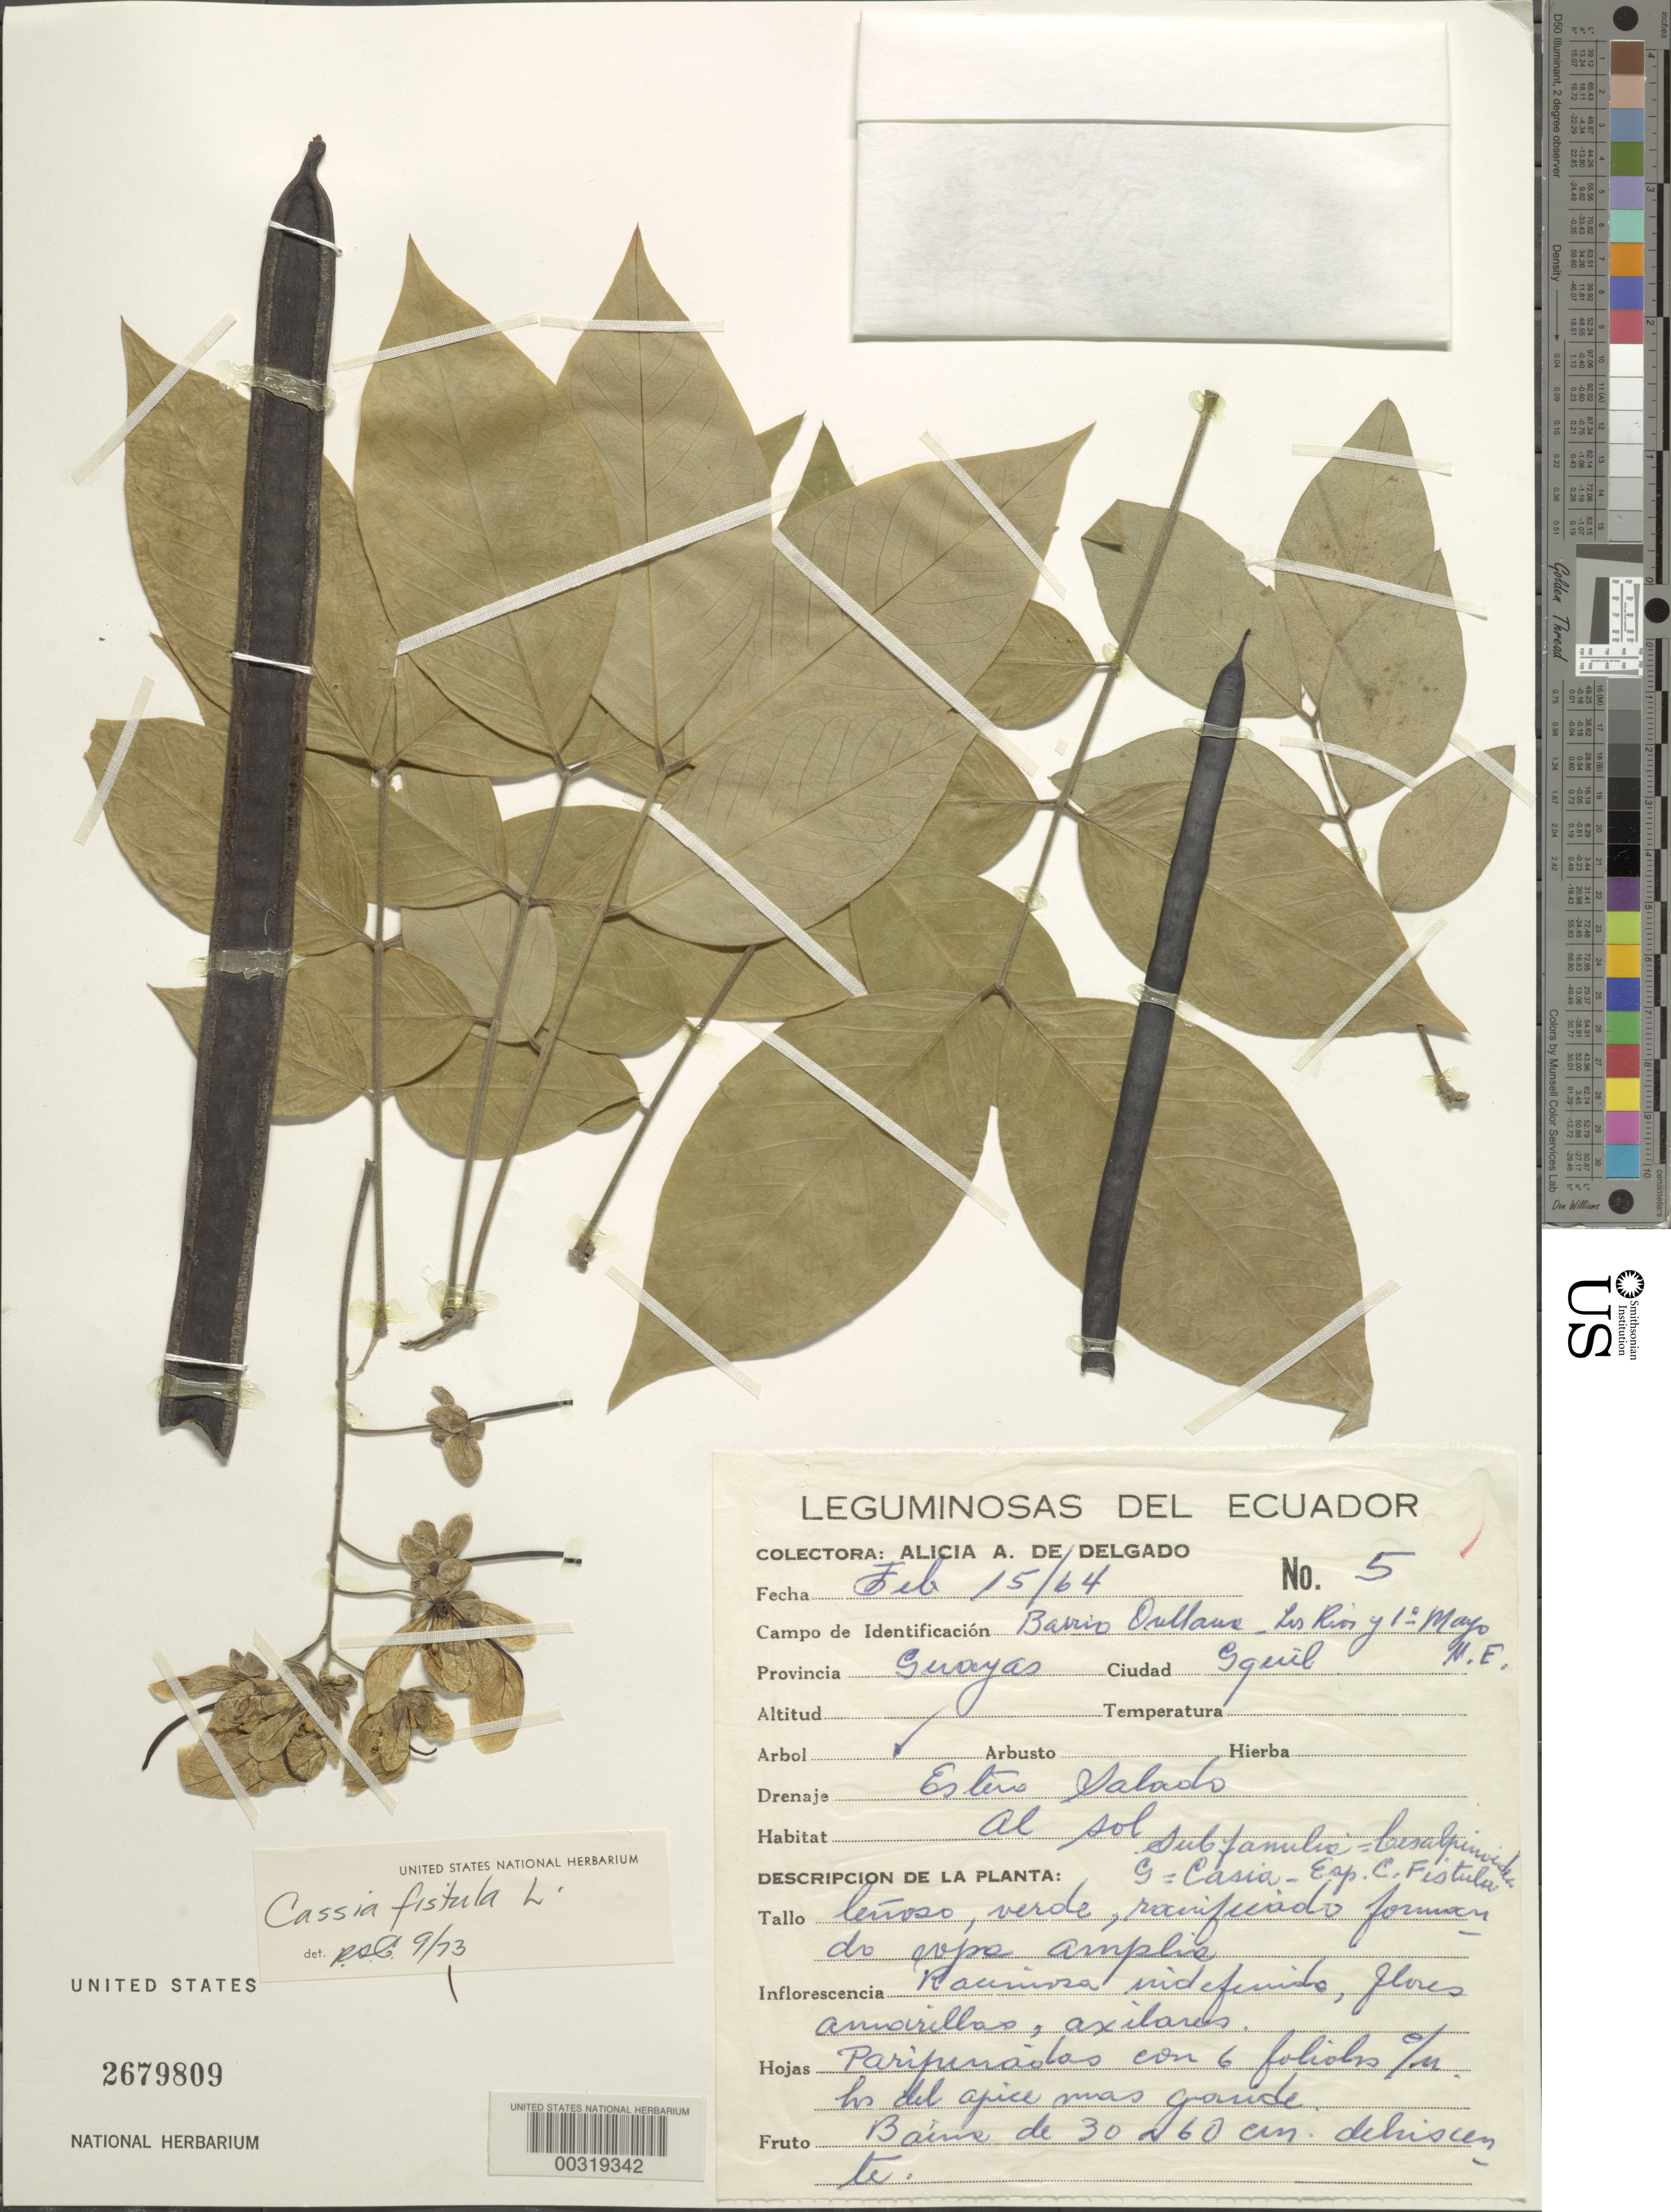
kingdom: Plantae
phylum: Tracheophyta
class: Magnoliopsida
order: Fabales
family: Fabaceae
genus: Cassia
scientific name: Cassia fistula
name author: L.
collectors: A. A. Delgado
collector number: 5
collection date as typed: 15 Feb 1964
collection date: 1964-02-15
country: Ecuador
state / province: Guayas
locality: Guayaquil.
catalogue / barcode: US 2679809